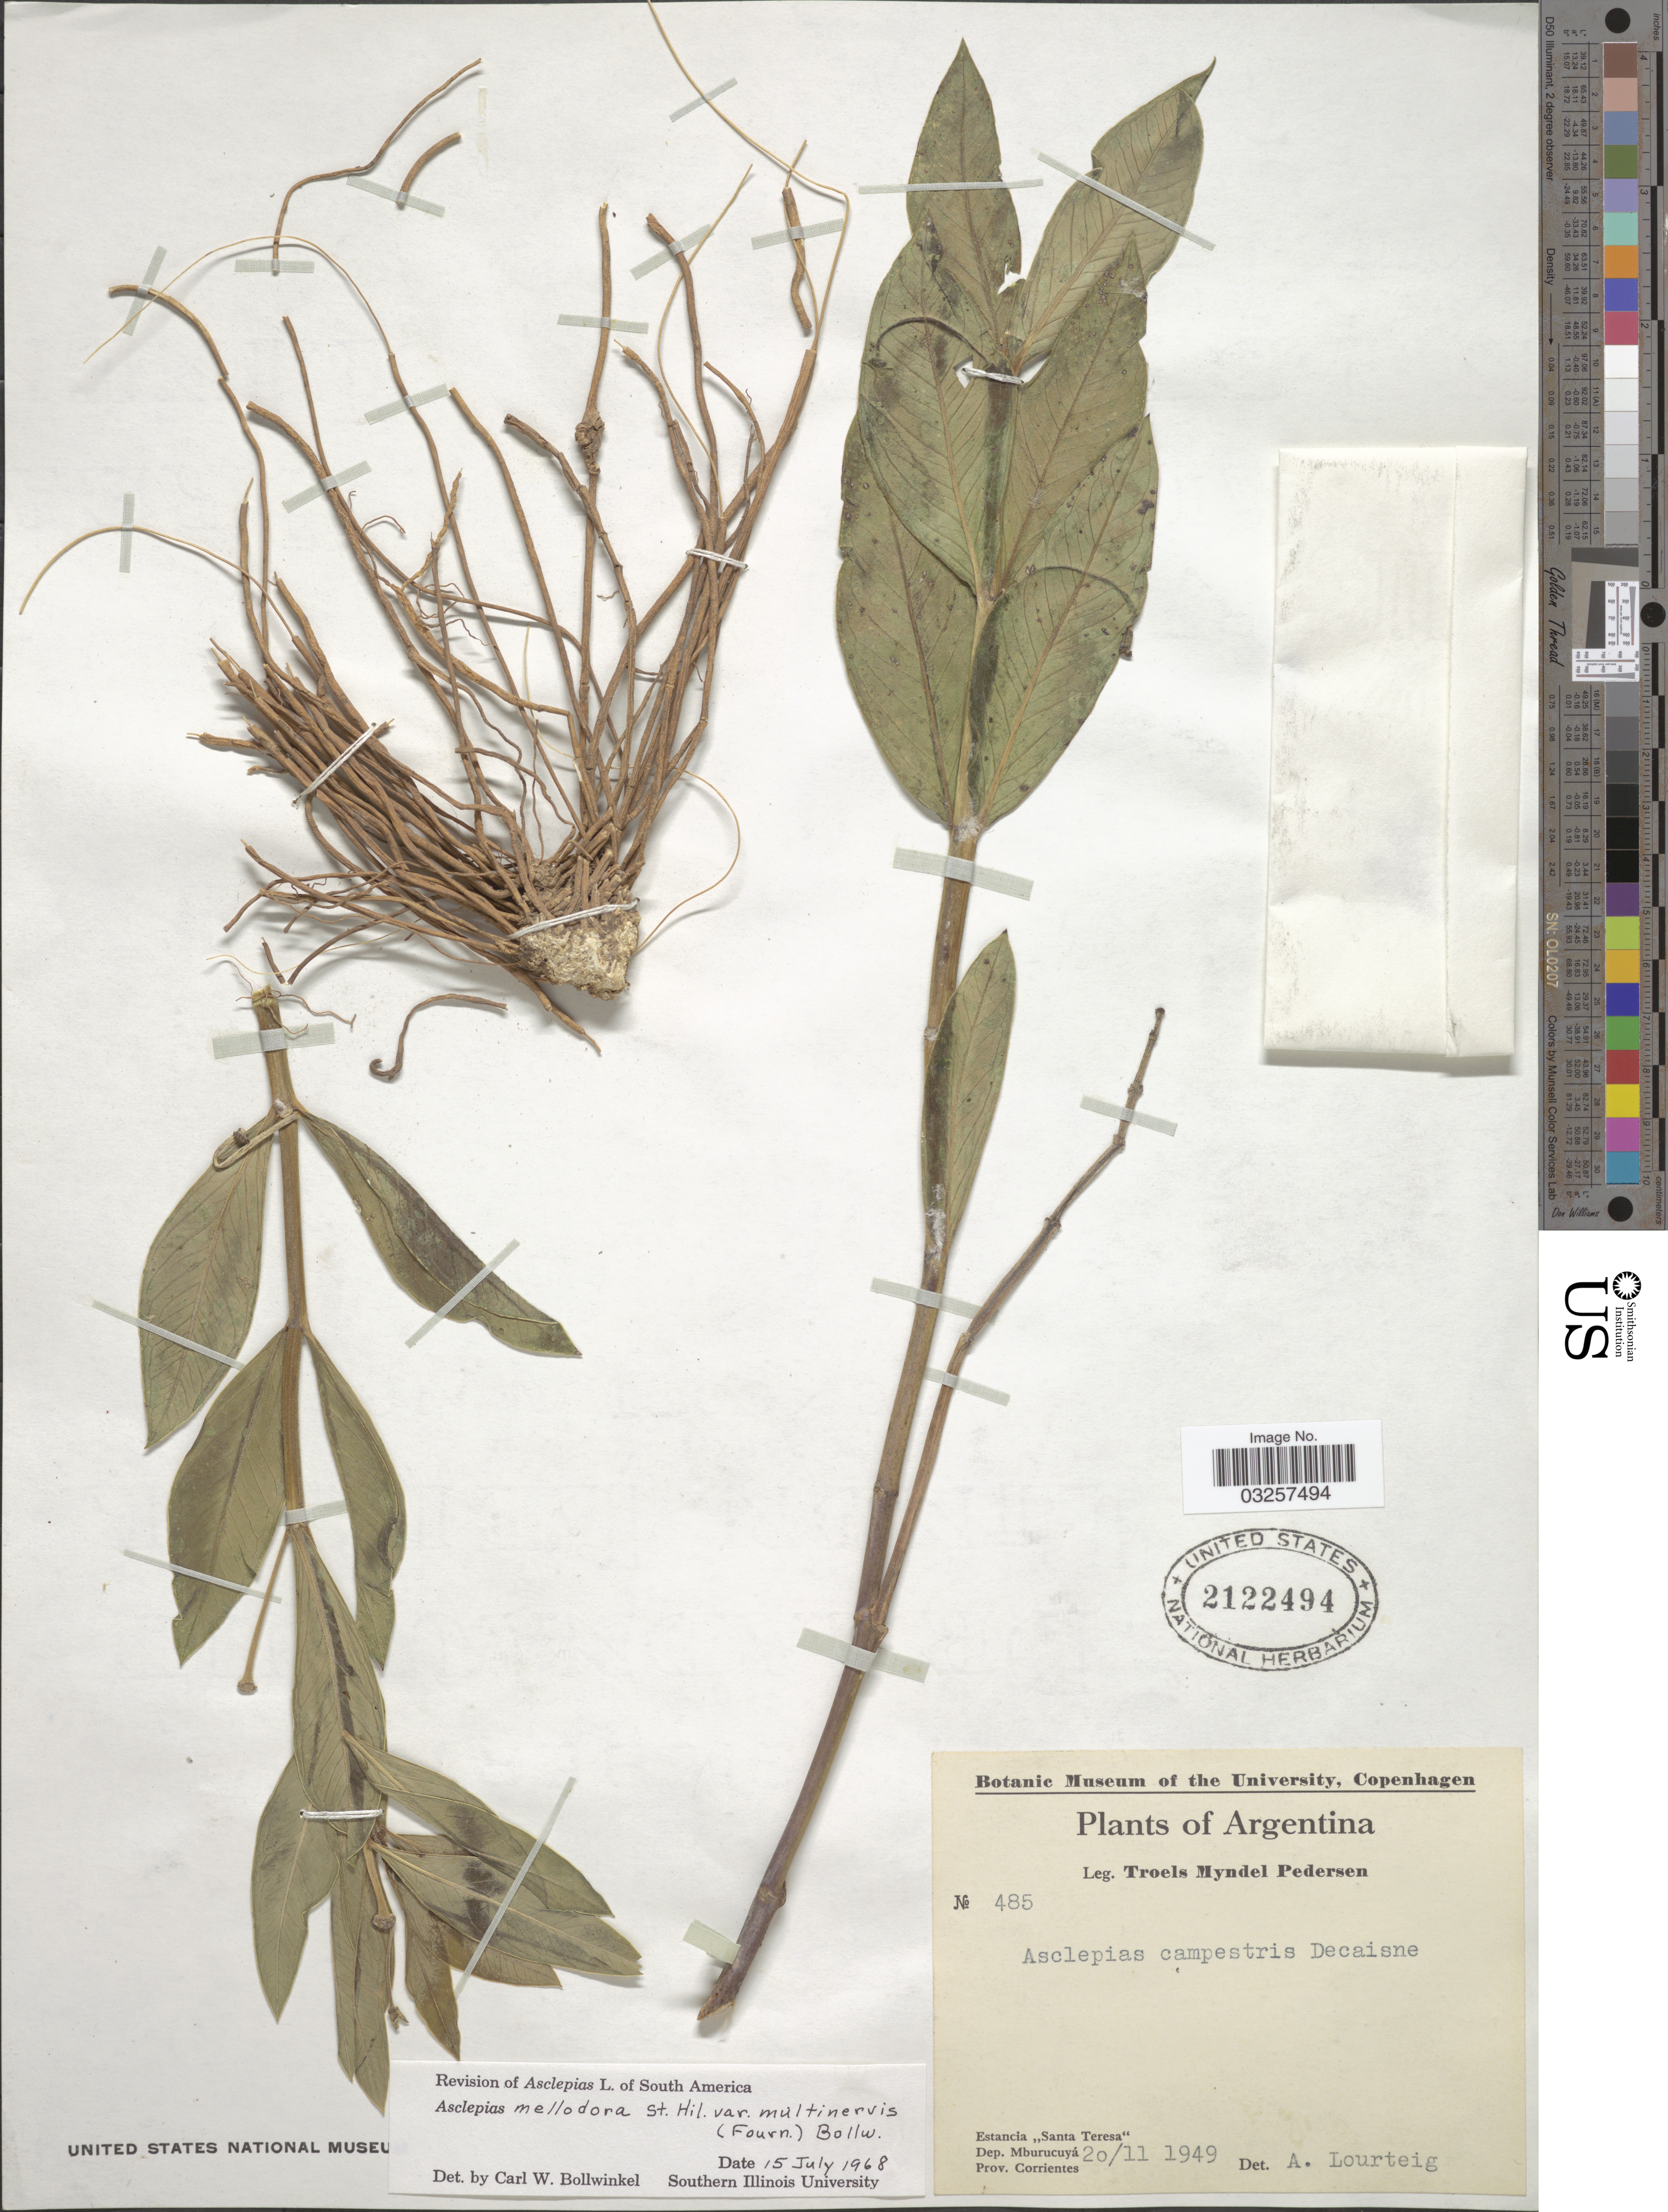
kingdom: Plantae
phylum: Tracheophyta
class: Magnoliopsida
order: Gentianales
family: Apocynaceae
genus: Asclepias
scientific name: Asclepias mellodora var. multinervis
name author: (E. Fourn.) Bollw.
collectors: T. Pederson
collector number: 485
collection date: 1949-11-20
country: Argentina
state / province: Corrientes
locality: Estancia "Santa Teresa". Dep. Mburucuyá. Prov. Corrientes.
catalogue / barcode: US 2122494